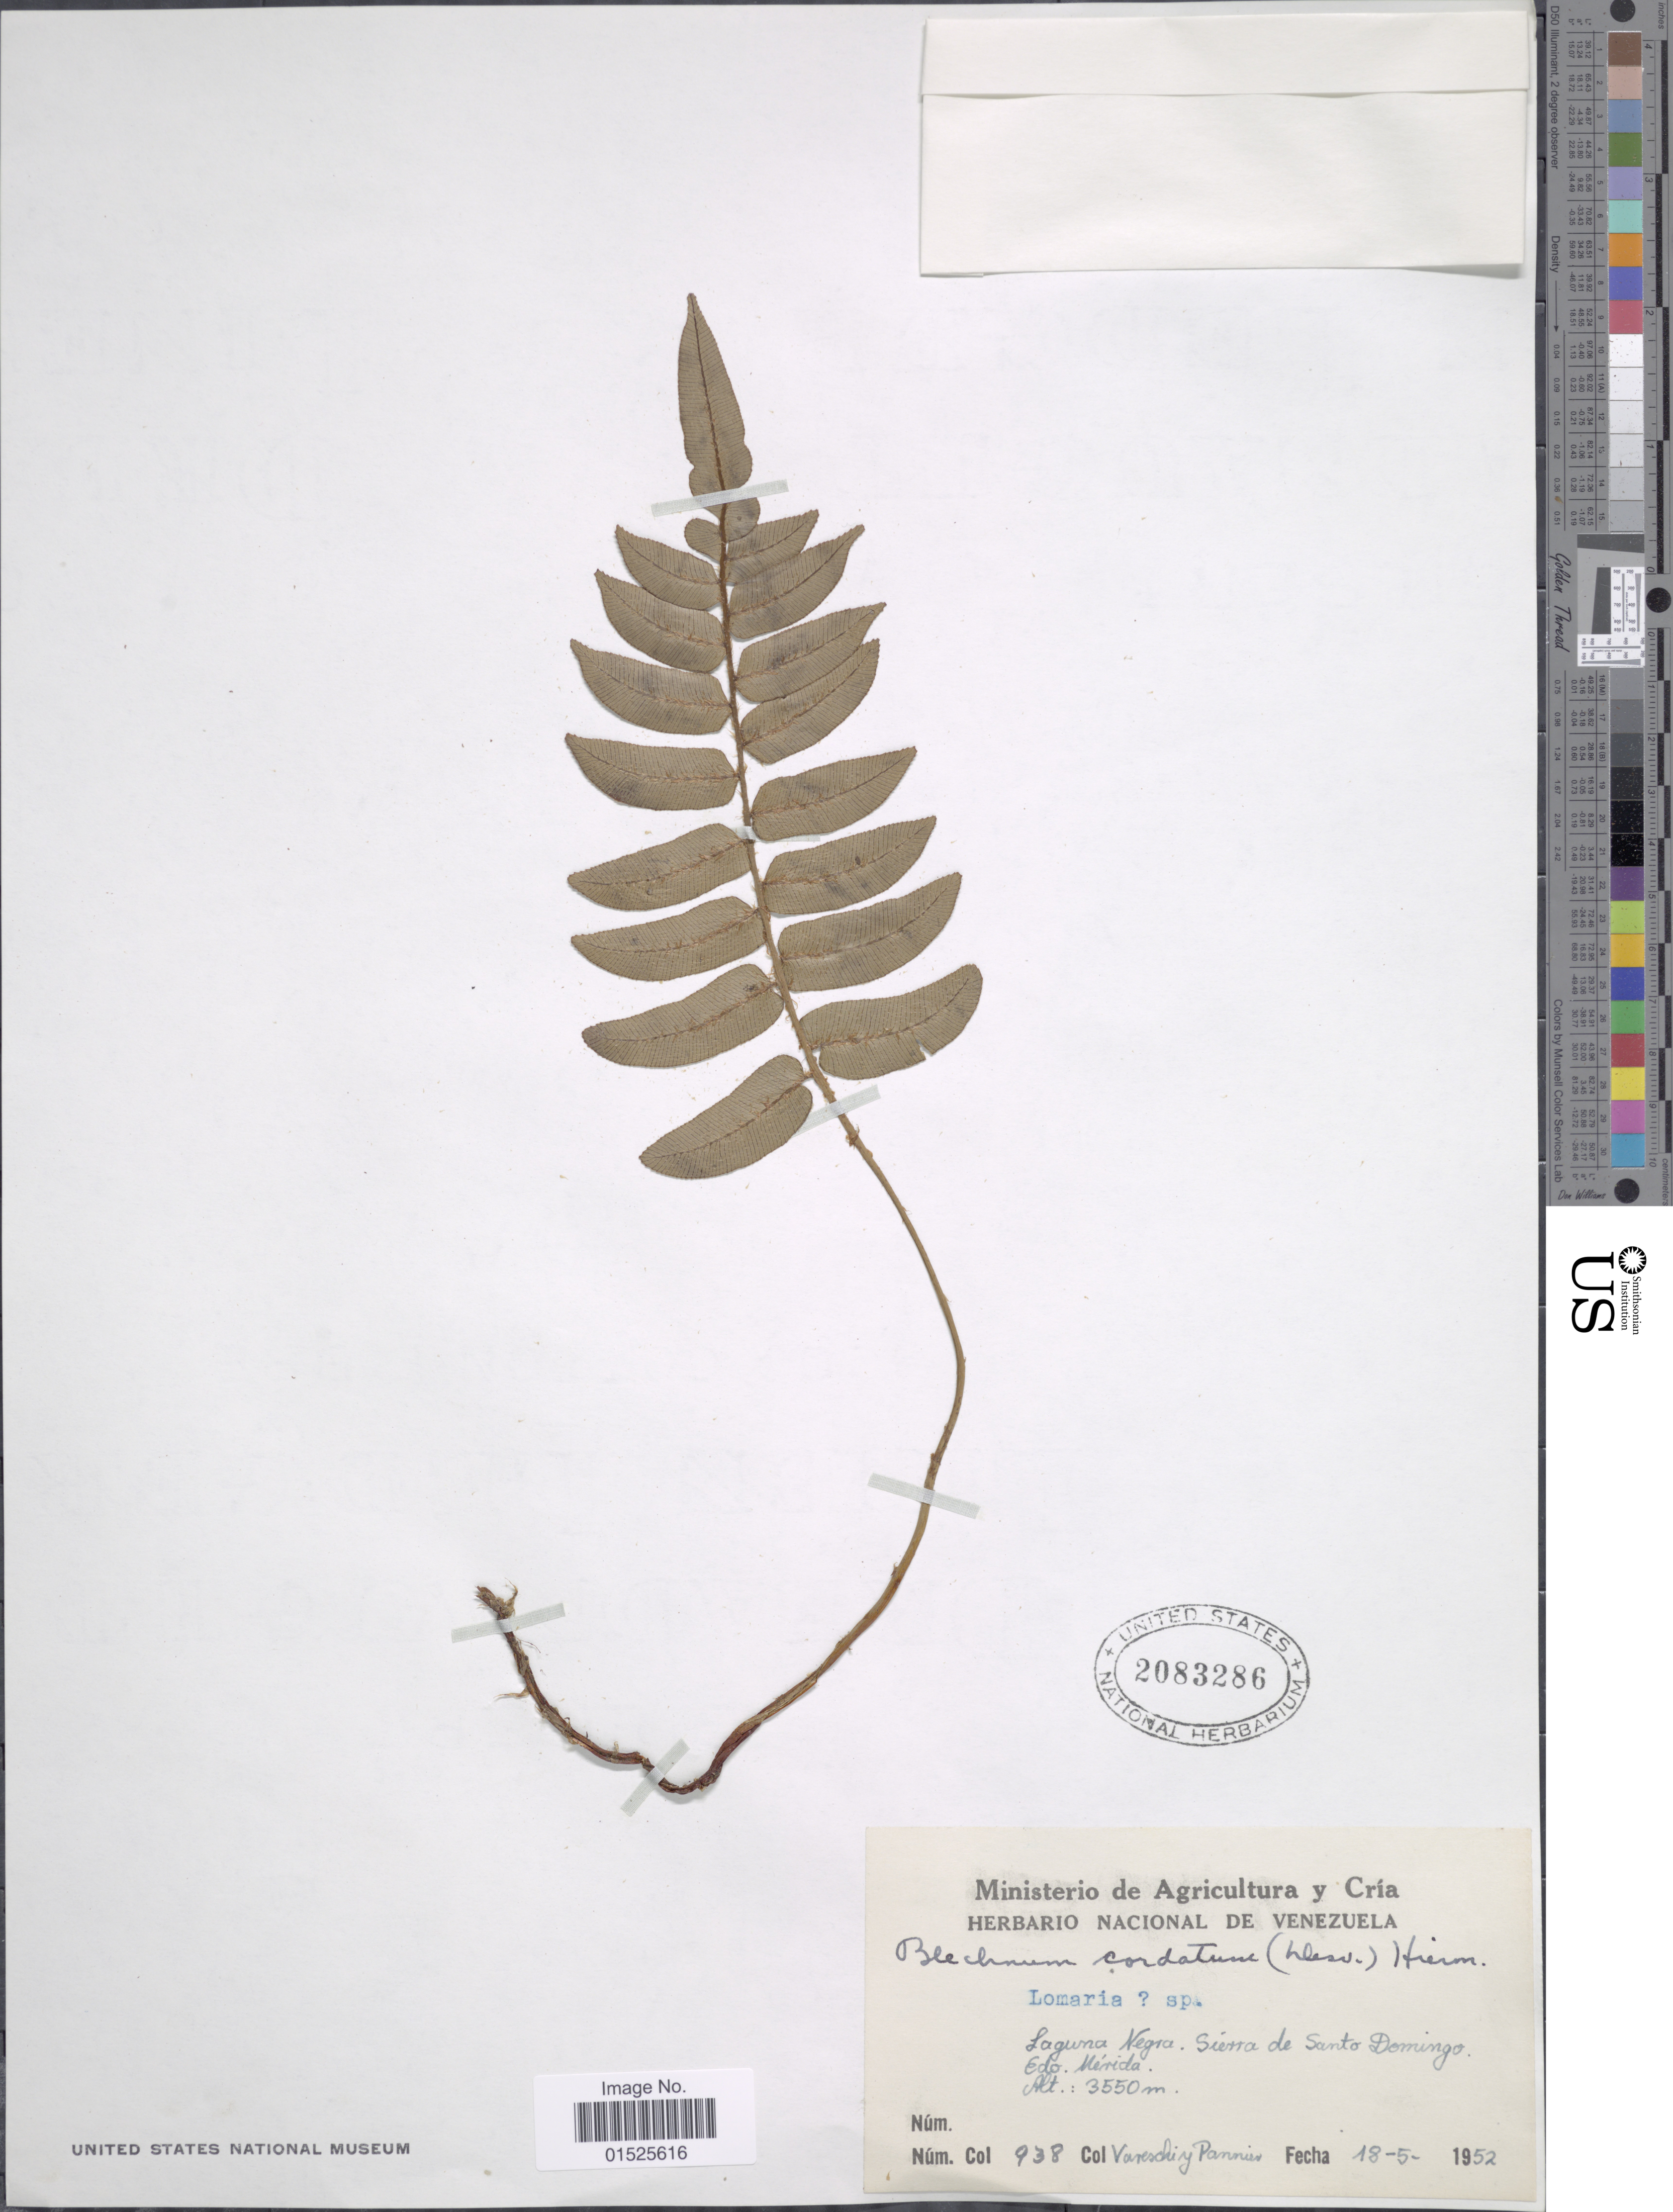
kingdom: Plantae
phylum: Tracheophyta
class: Polypodiopsida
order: Polypodiales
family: Blechnaceae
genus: Blechnum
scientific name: Blechnum cordatum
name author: (Desv.) Hieron.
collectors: -. Vareschi & Pannier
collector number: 938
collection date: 1952-05-18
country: Venezuela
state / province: Mérida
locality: Laguna Negra. Sierra de Santo Domingo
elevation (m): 3550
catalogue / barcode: US 2083286